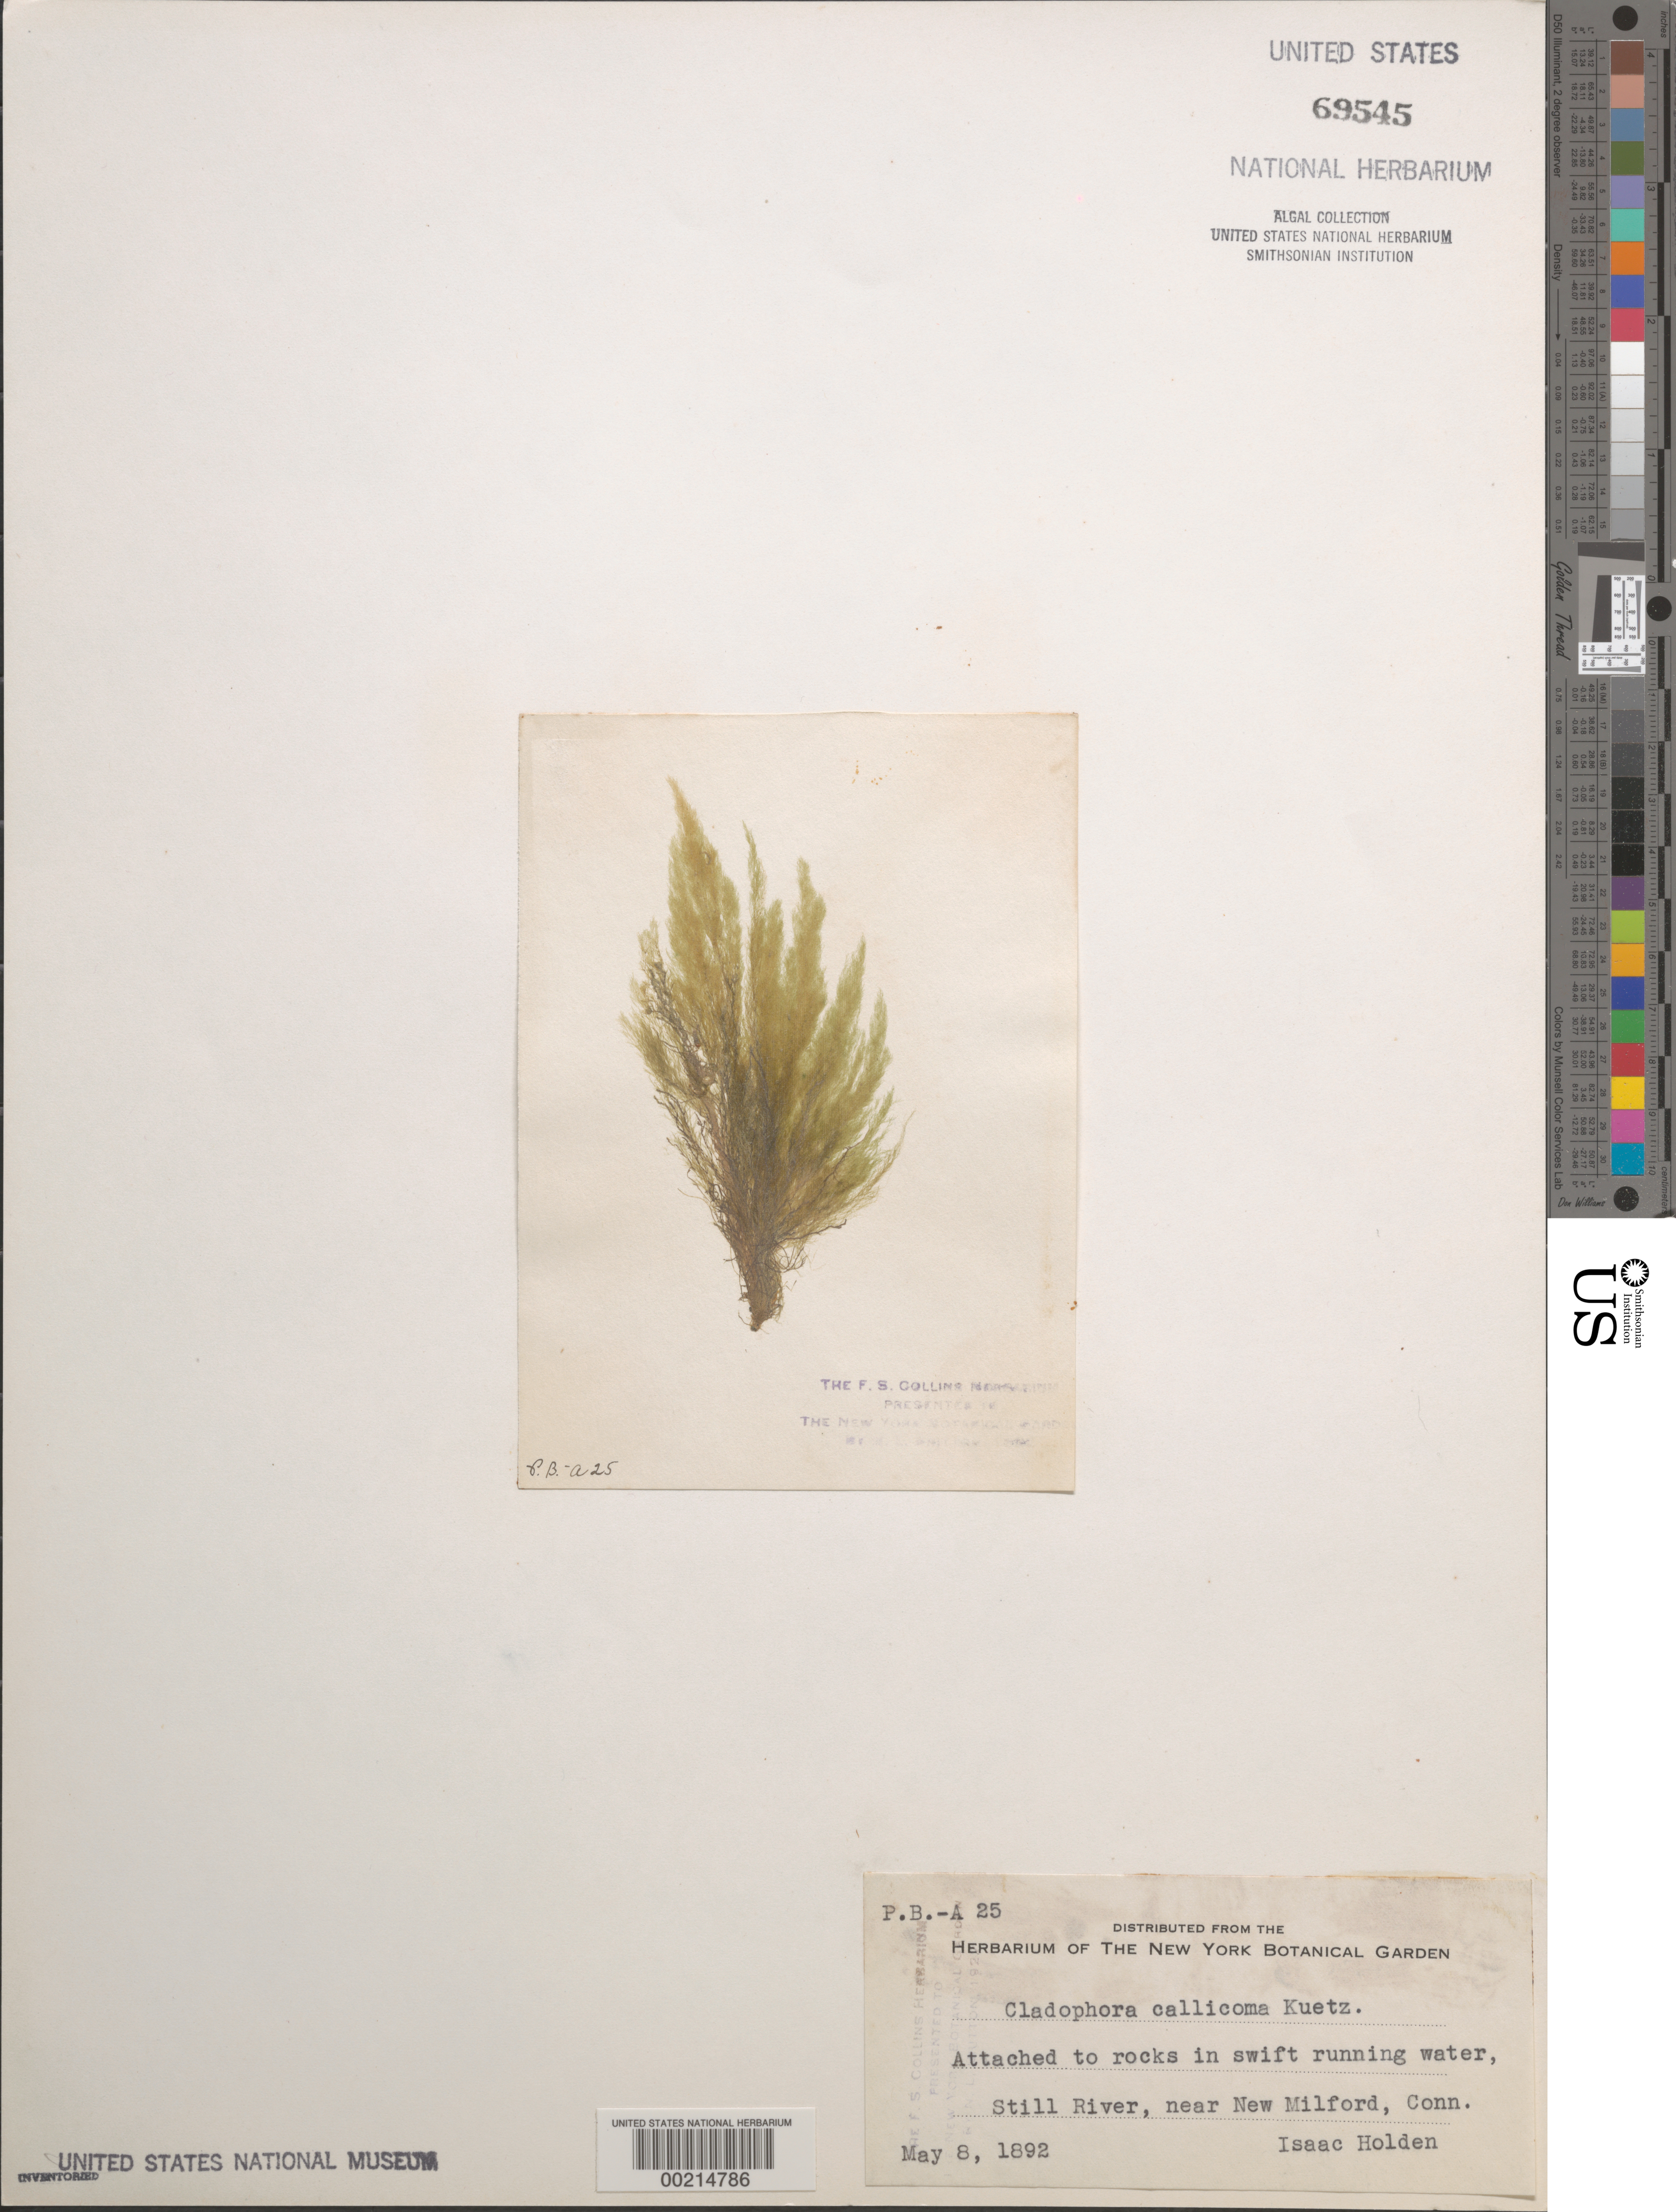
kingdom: Plantae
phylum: Chlorophyta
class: Ulvophyceae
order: Cladophorales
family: Cladophoraceae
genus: Cladophora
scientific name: Cladophora glomerata var. crassior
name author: (C. Agardh) C. Hoek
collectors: I. Holden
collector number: PB-A 25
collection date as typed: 08 May 1892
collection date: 1892-05-08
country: United States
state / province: Connecticut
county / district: Litchfield County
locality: Still River, near Millford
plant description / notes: Collins, Holden & Setchell, Phycotheca Boreali-Americana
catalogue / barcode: US 69545